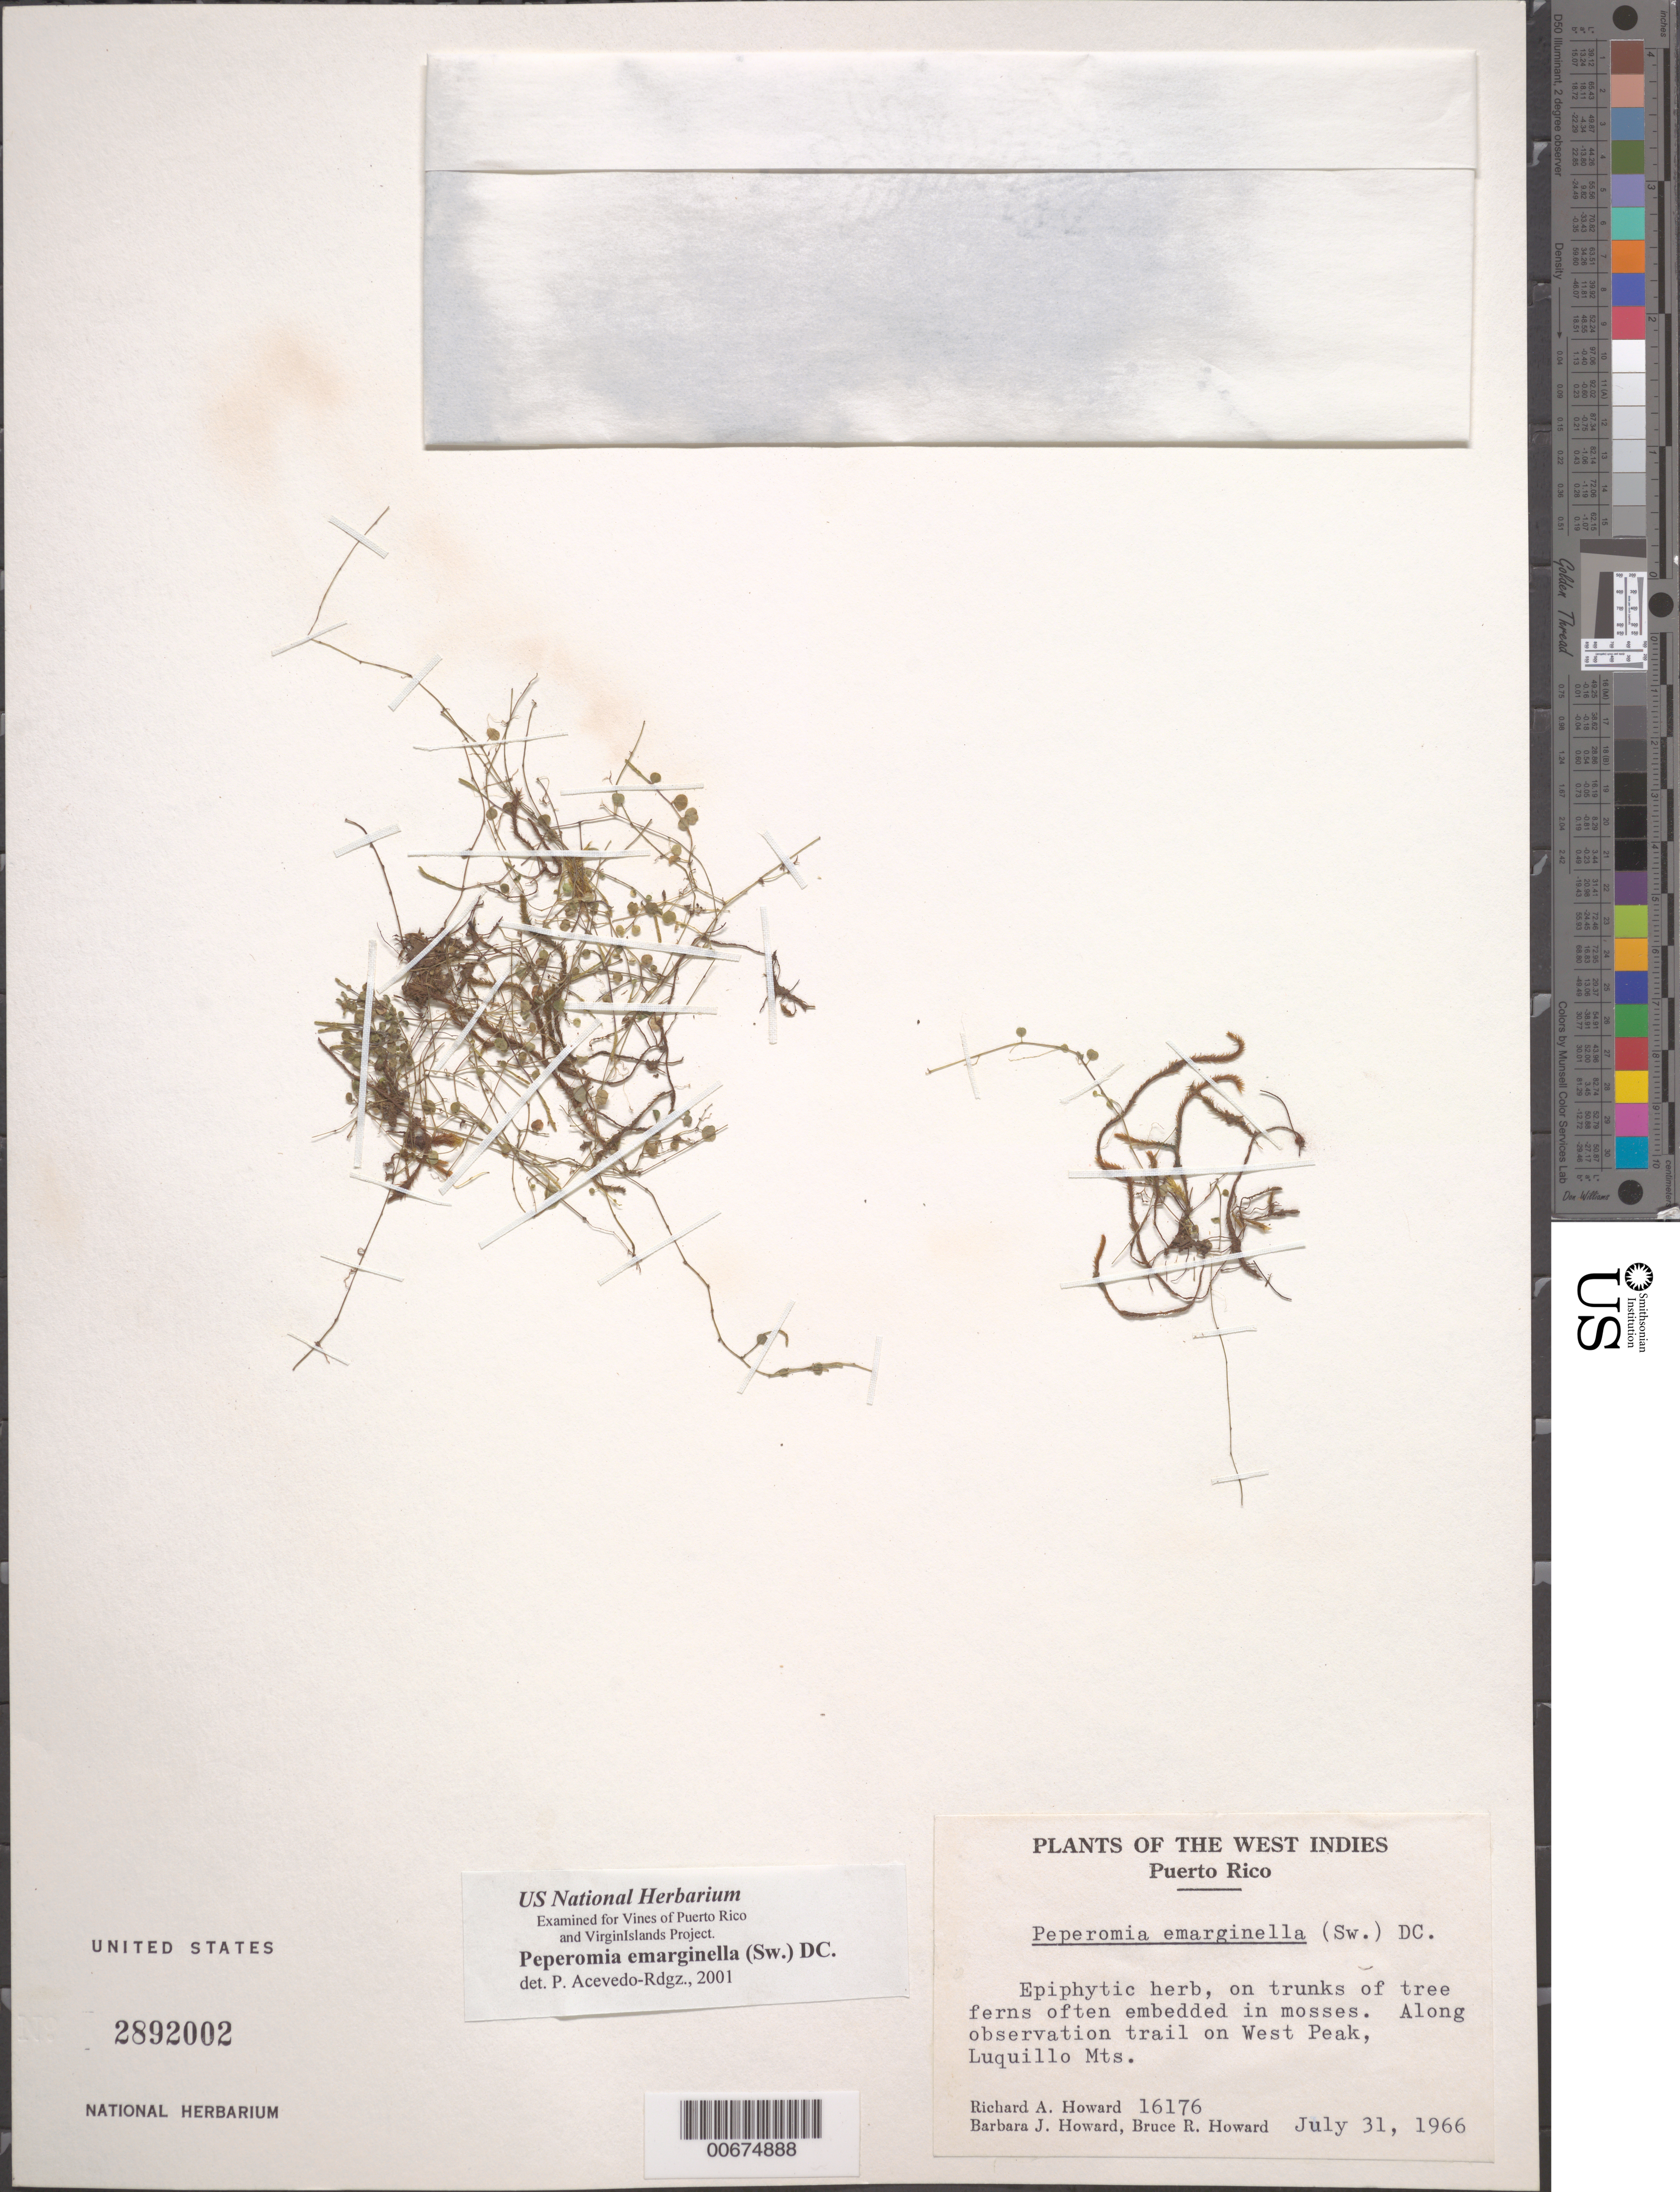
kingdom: Plantae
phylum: Tracheophyta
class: Magnoliopsida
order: Piperales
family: Piperaceae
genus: Peperomia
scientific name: Peperomia emarginella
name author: (Sw. ex Wikstr.) C. DC.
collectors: R. A. Howard, B. Howard & B. Howard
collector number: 16176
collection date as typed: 31 Jul 1966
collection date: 1966-07-31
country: Puerto Rico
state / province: Luquillo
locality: Luquillo Mountains. Along observation trail on West peak.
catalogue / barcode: US 2892002